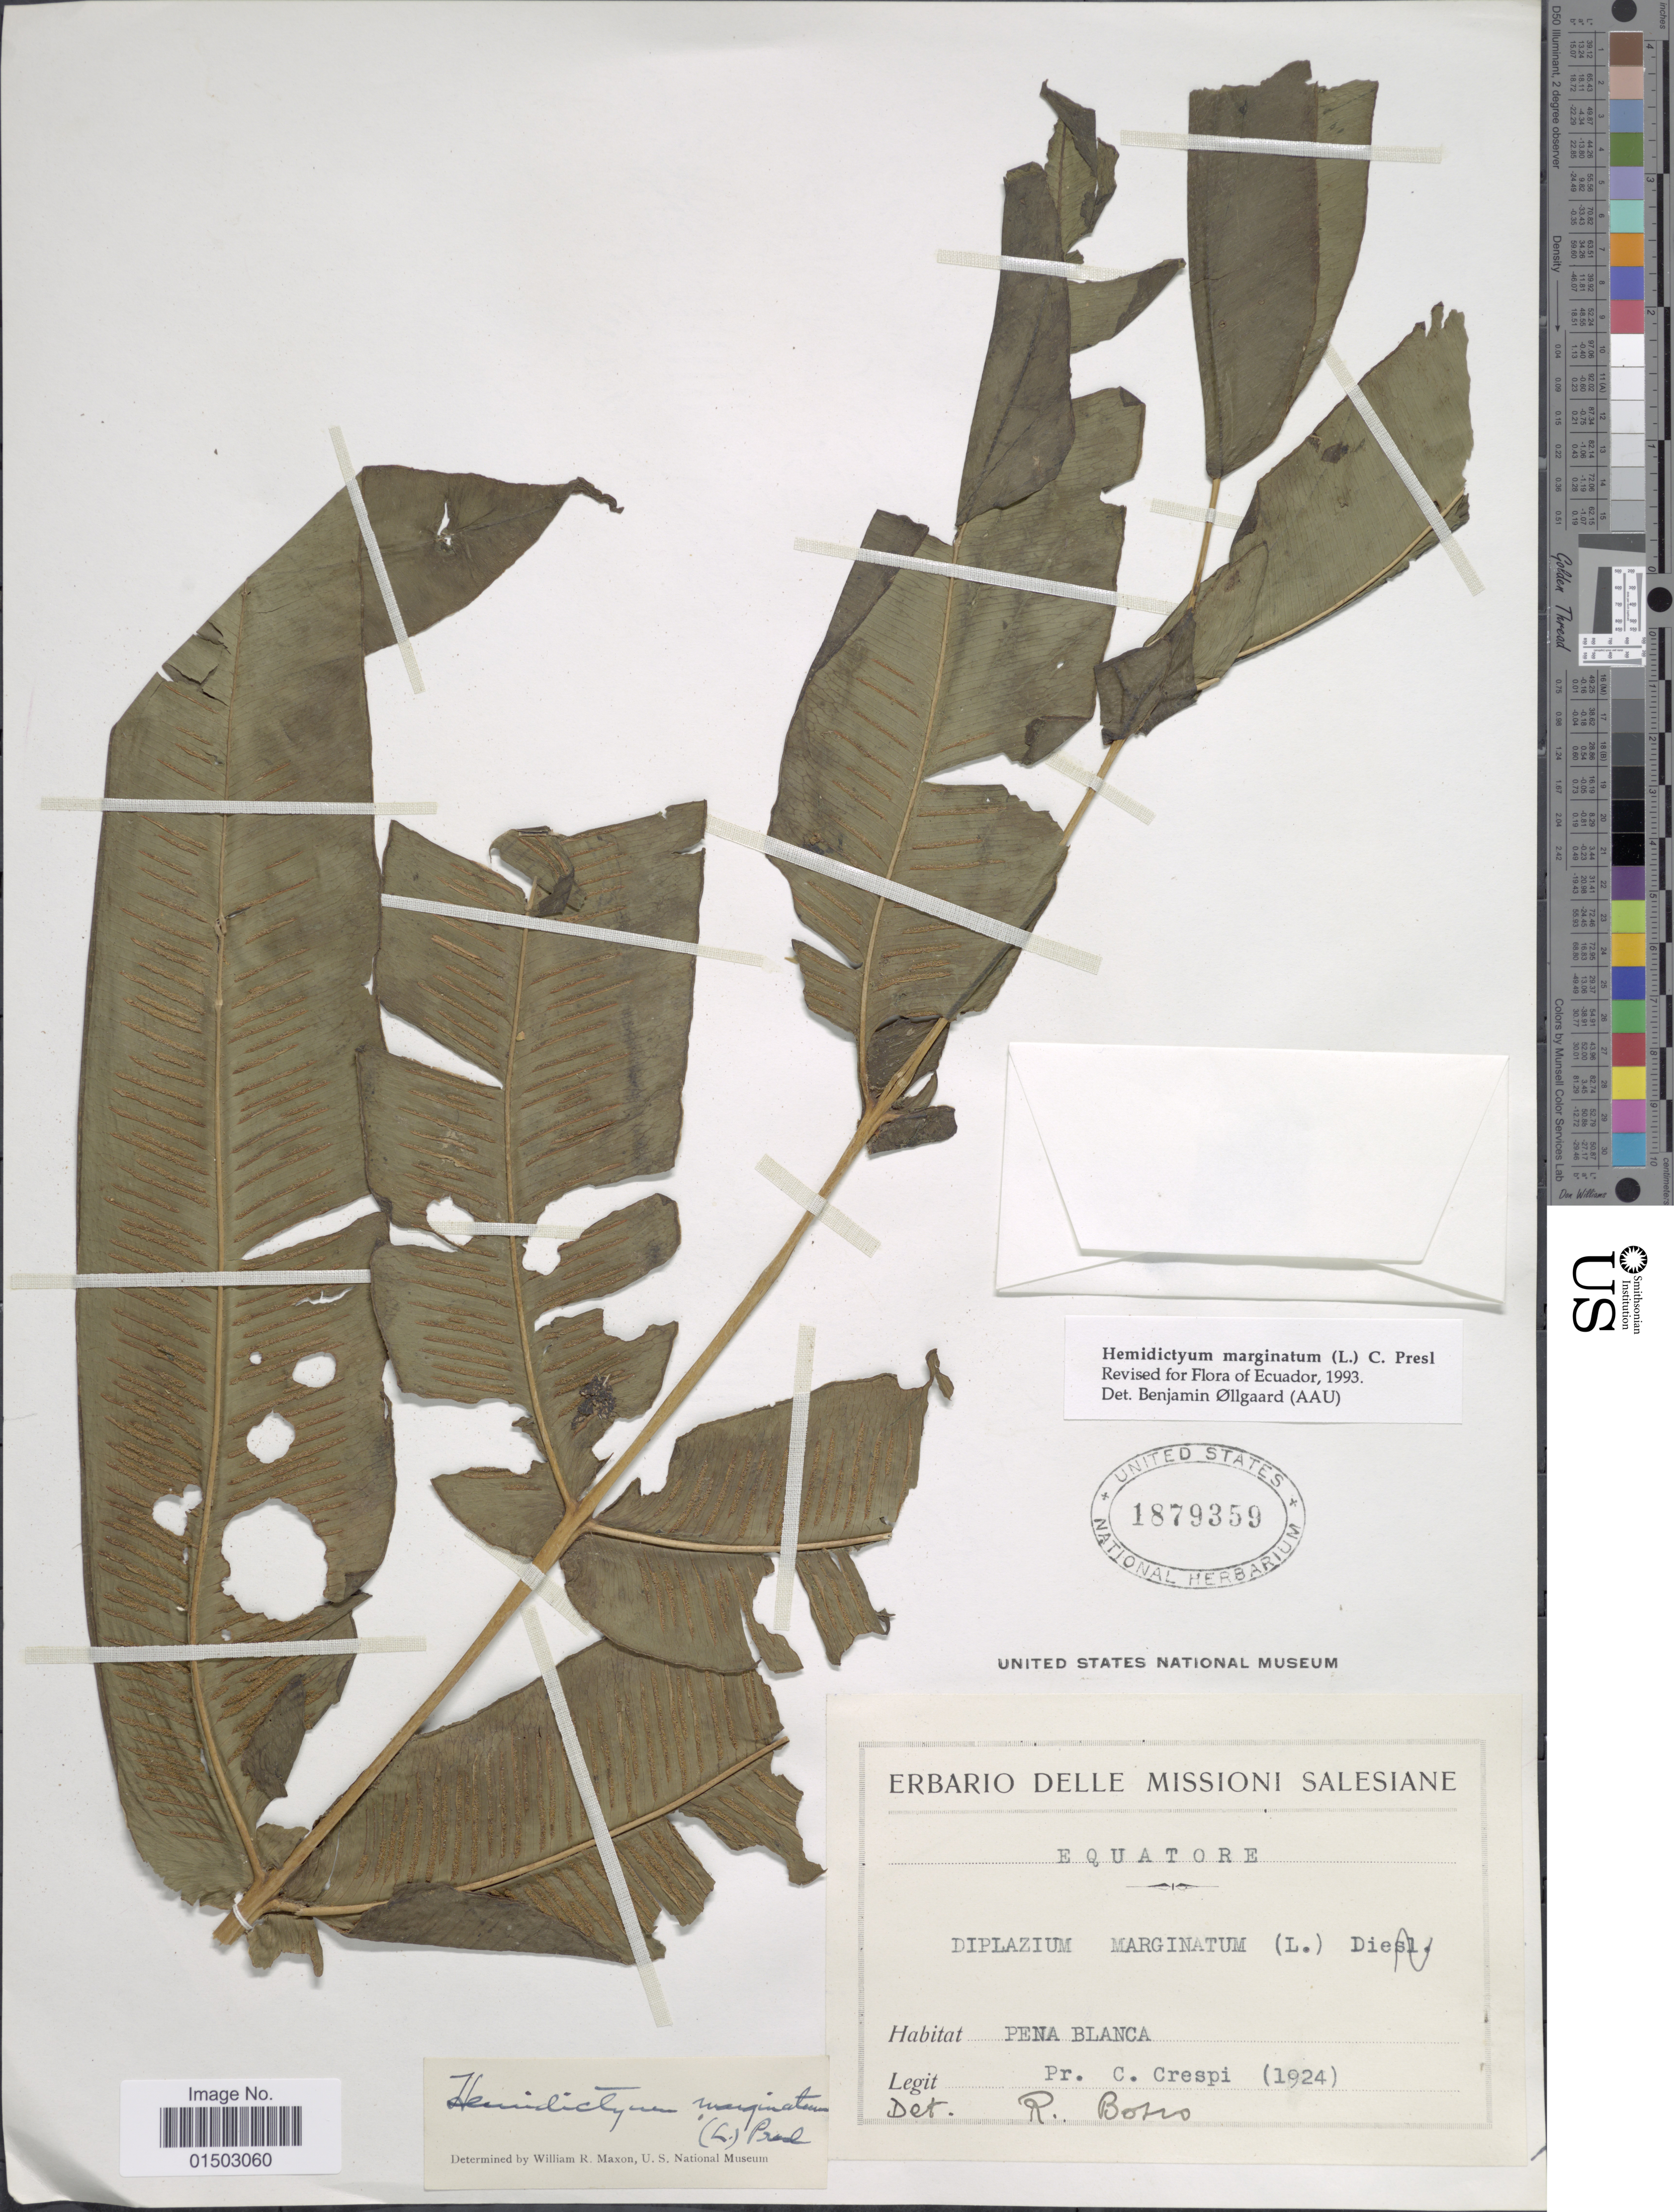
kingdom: Plantae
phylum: Tracheophyta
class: Polypodiopsida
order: Polypodiales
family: Hemidictyaceae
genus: Hemidictyum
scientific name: Hemidictyum marginatum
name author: (L.) C. Presl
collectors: C. Crespi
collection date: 1924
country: Ecuador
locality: Pena Blanca, Equatore.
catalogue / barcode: US 1879359